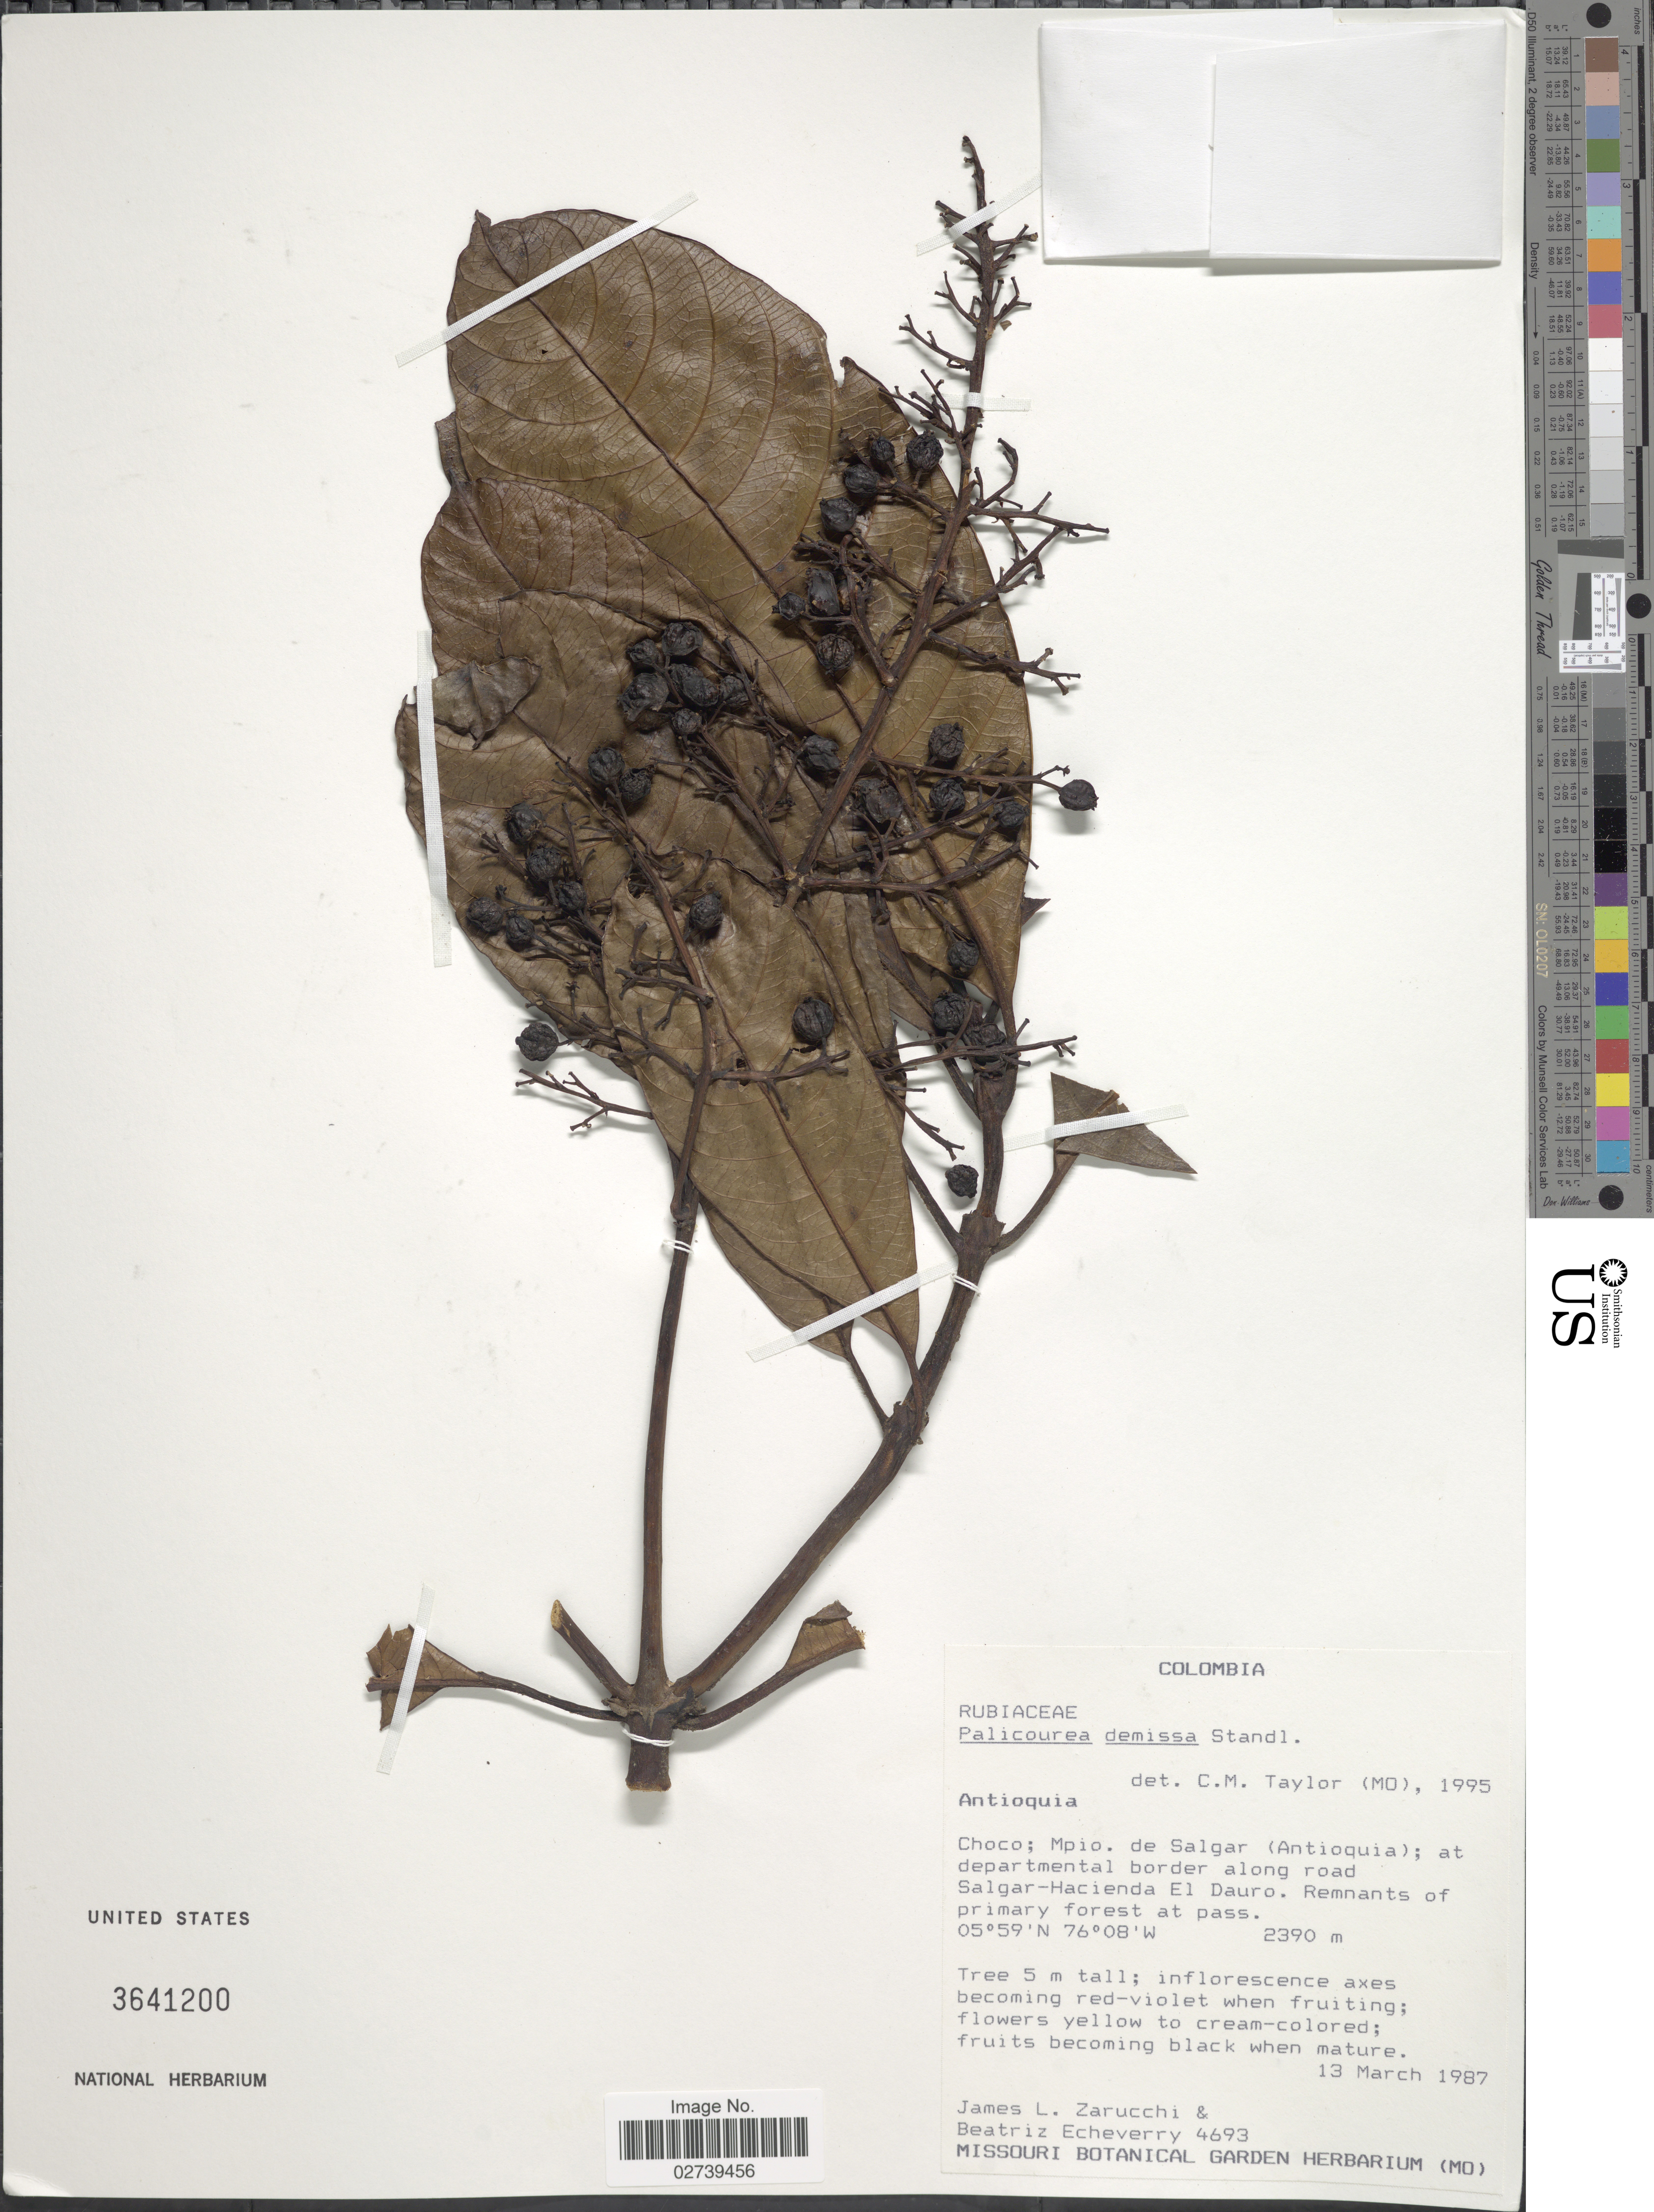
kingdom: Plantae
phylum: Tracheophyta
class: Magnoliopsida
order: Gentianales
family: Rubiaceae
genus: Palicourea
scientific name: Palicourea demissa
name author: Standl.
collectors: J. L. Zarucchi & B. Echeverry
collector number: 4693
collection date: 1987-03-13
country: Colombia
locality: Antioquia, Choco; Mpio. de Salgar (Antioquia); at departamental border along road Salgar-Hacienda El Dauro.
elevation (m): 2390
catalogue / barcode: US 3641200